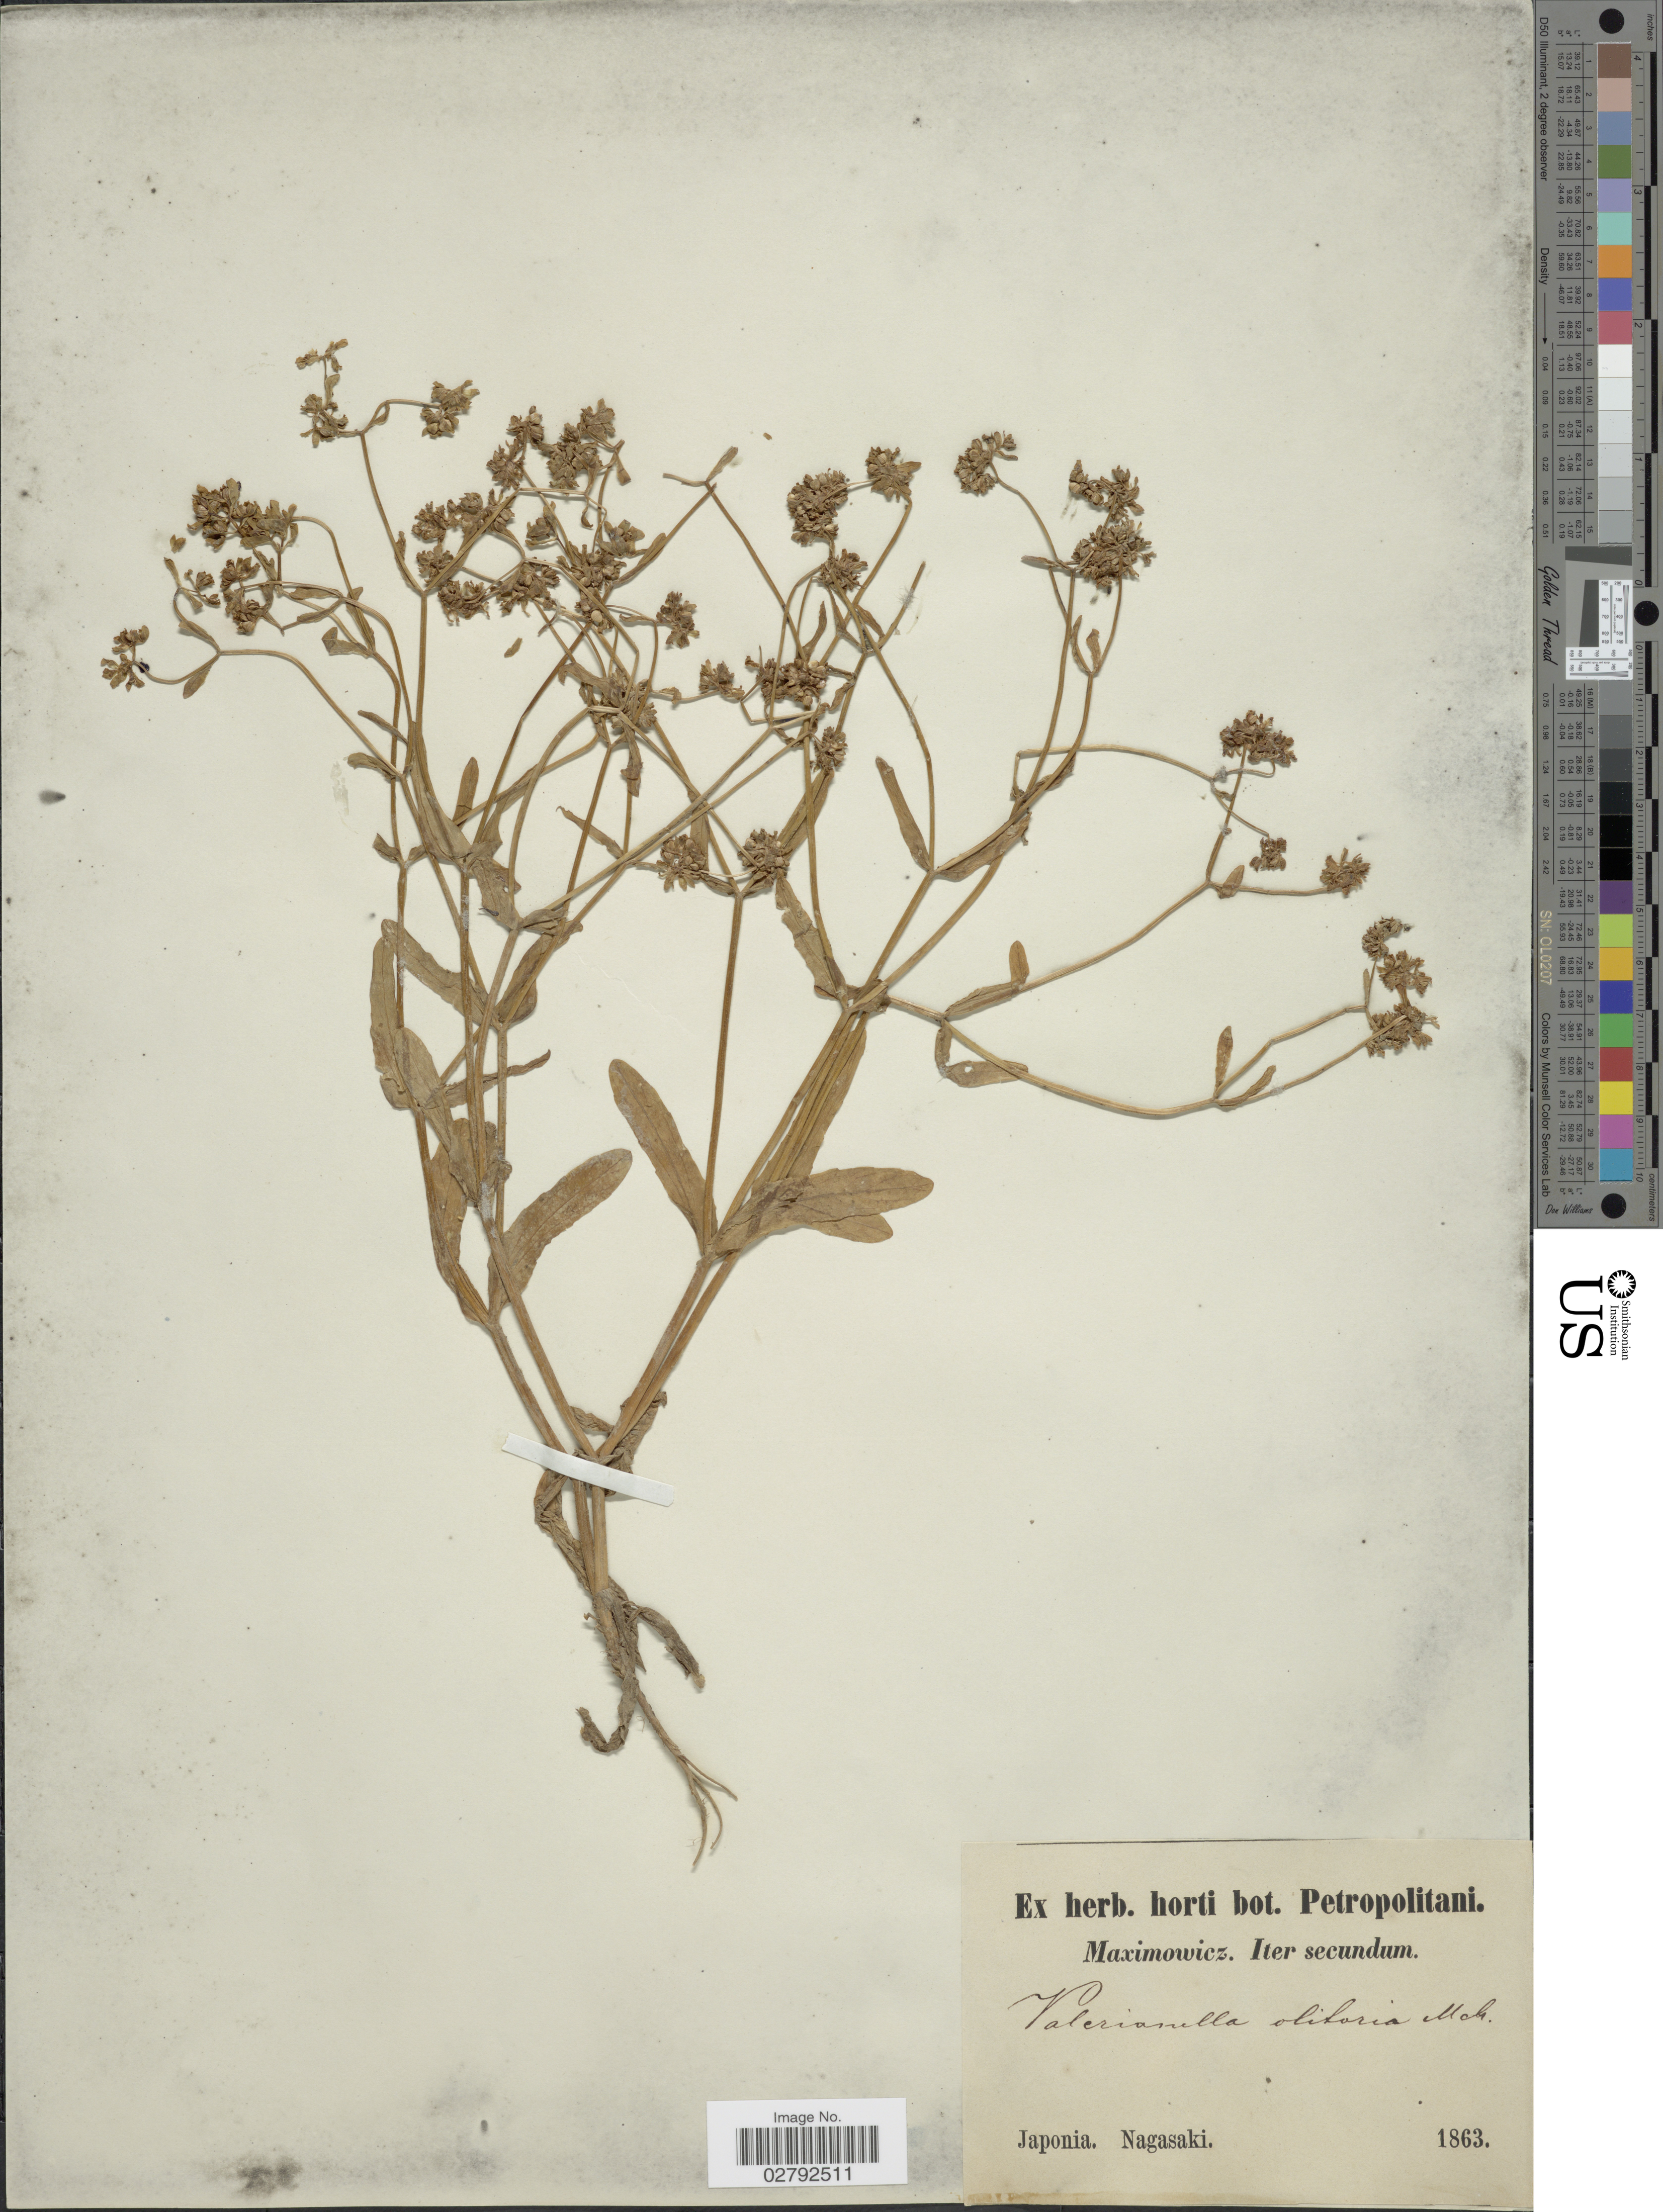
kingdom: Plantae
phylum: Tracheophyta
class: Magnoliopsida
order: Dipsacales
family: Caprifoliaceae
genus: Valerianella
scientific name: Valerianella olitoria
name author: (L.) Pollich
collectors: Maximowicz, --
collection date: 1863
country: Japan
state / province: Nagasaki